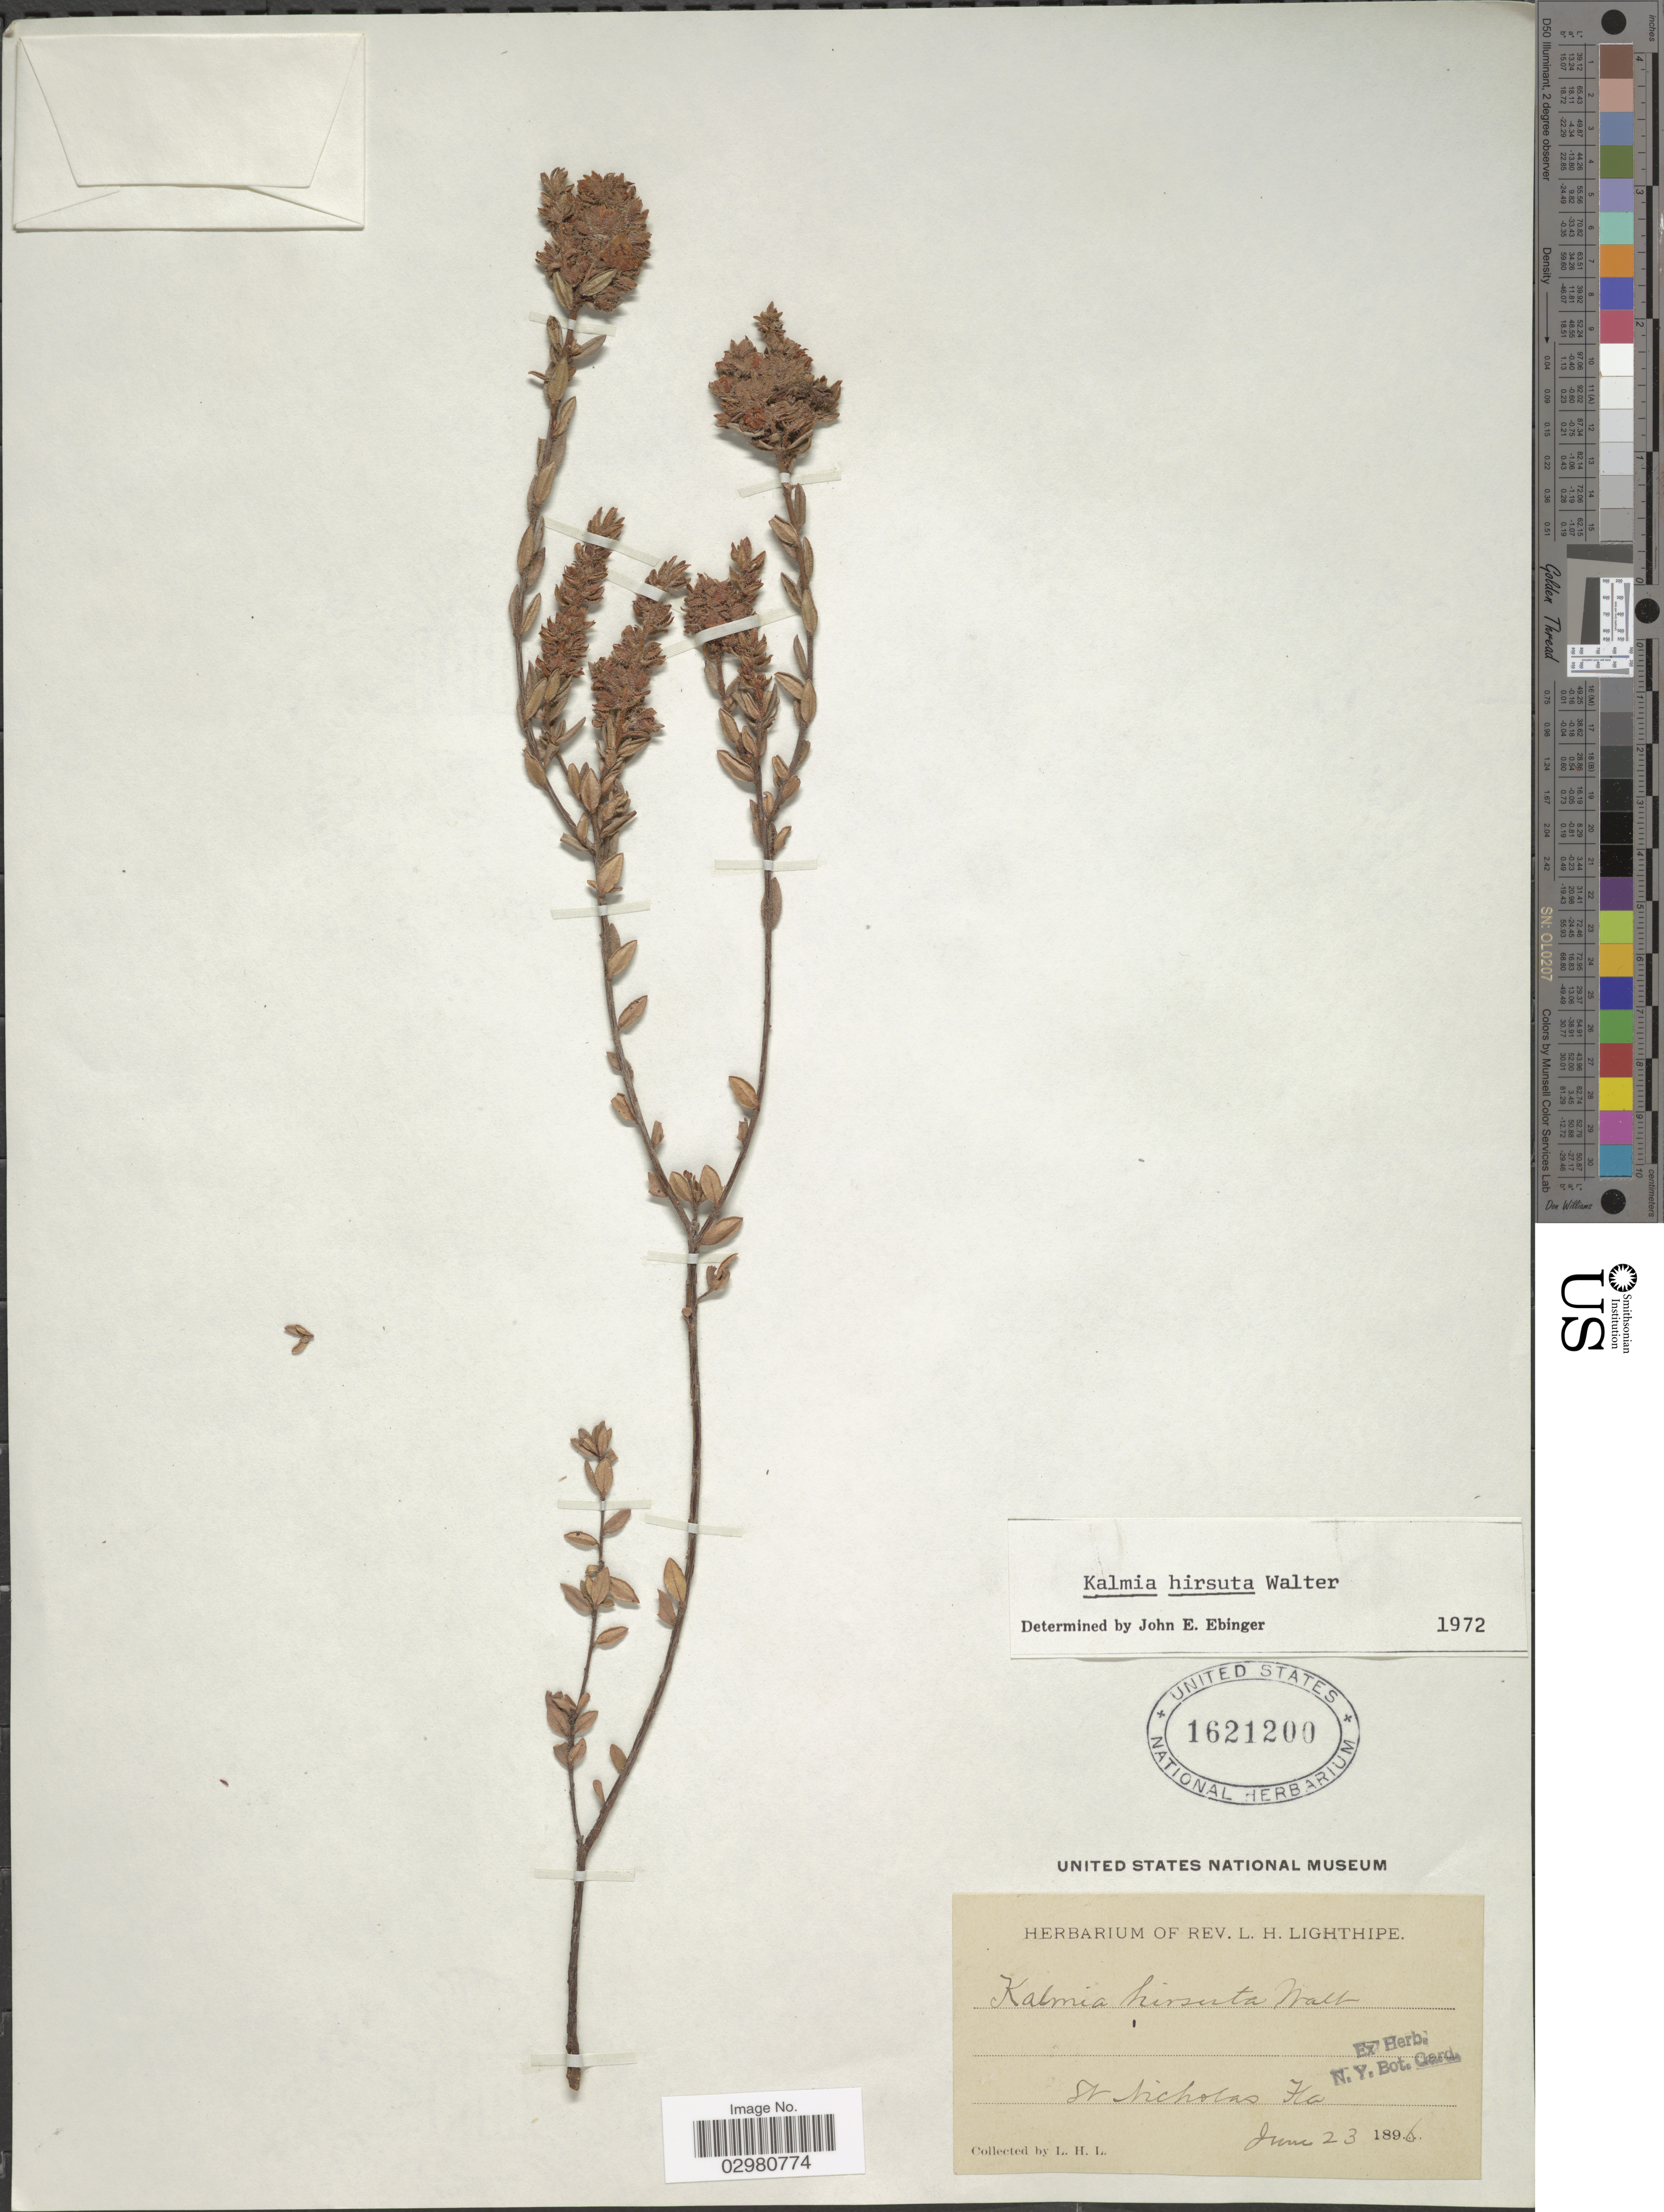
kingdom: Plantae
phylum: Tracheophyta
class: Magnoliopsida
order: Ericales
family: Ericaceae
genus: Kalmia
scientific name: Kalmia hirsuta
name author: Walter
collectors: Rev. L. H. Lighthipe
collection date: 1896-06-23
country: United States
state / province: Florida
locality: St Nicholas.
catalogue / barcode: US 1621200